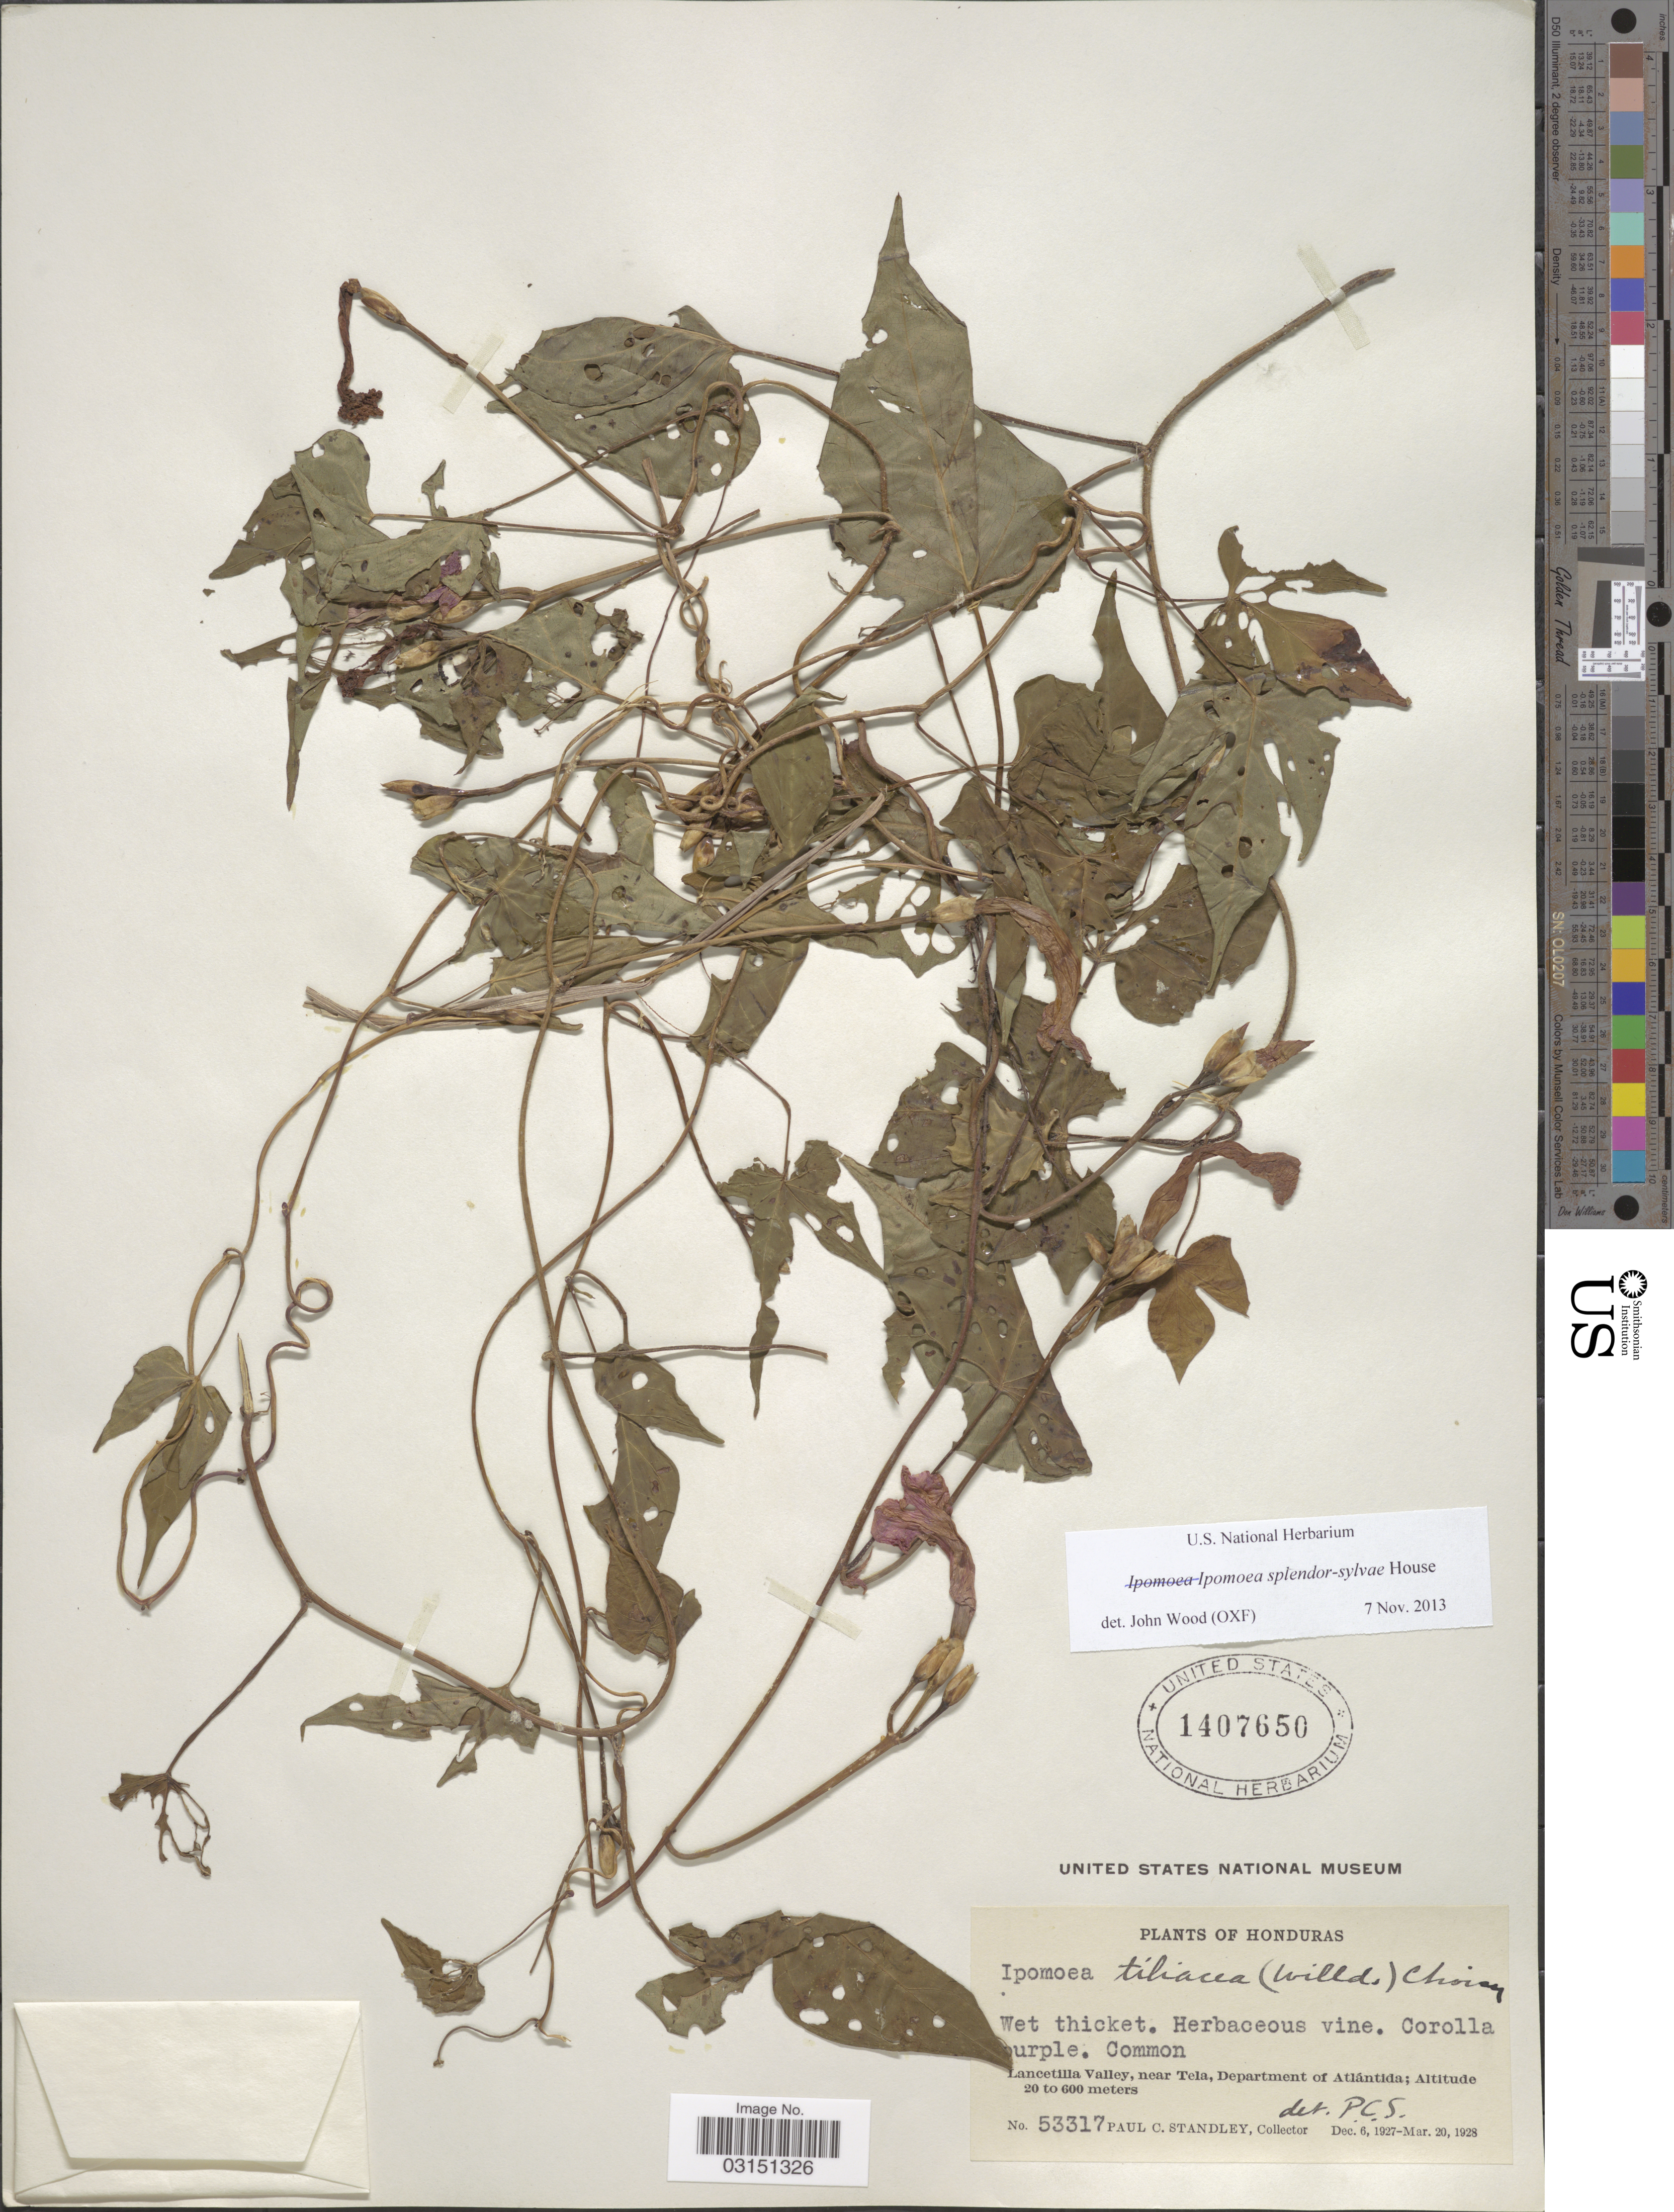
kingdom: Plantae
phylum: Tracheophyta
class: Magnoliopsida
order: Solanales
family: Convolvulaceae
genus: Ipomoea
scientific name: Ipomoea splendor-sylvae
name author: House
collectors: P. C. Standley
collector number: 53317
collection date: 1927-12-06/1928-03-20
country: Honduras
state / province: Atlántida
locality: Lancetilla Valley, near Tela, Department of Atlántida.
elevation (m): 20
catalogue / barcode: US 1407650